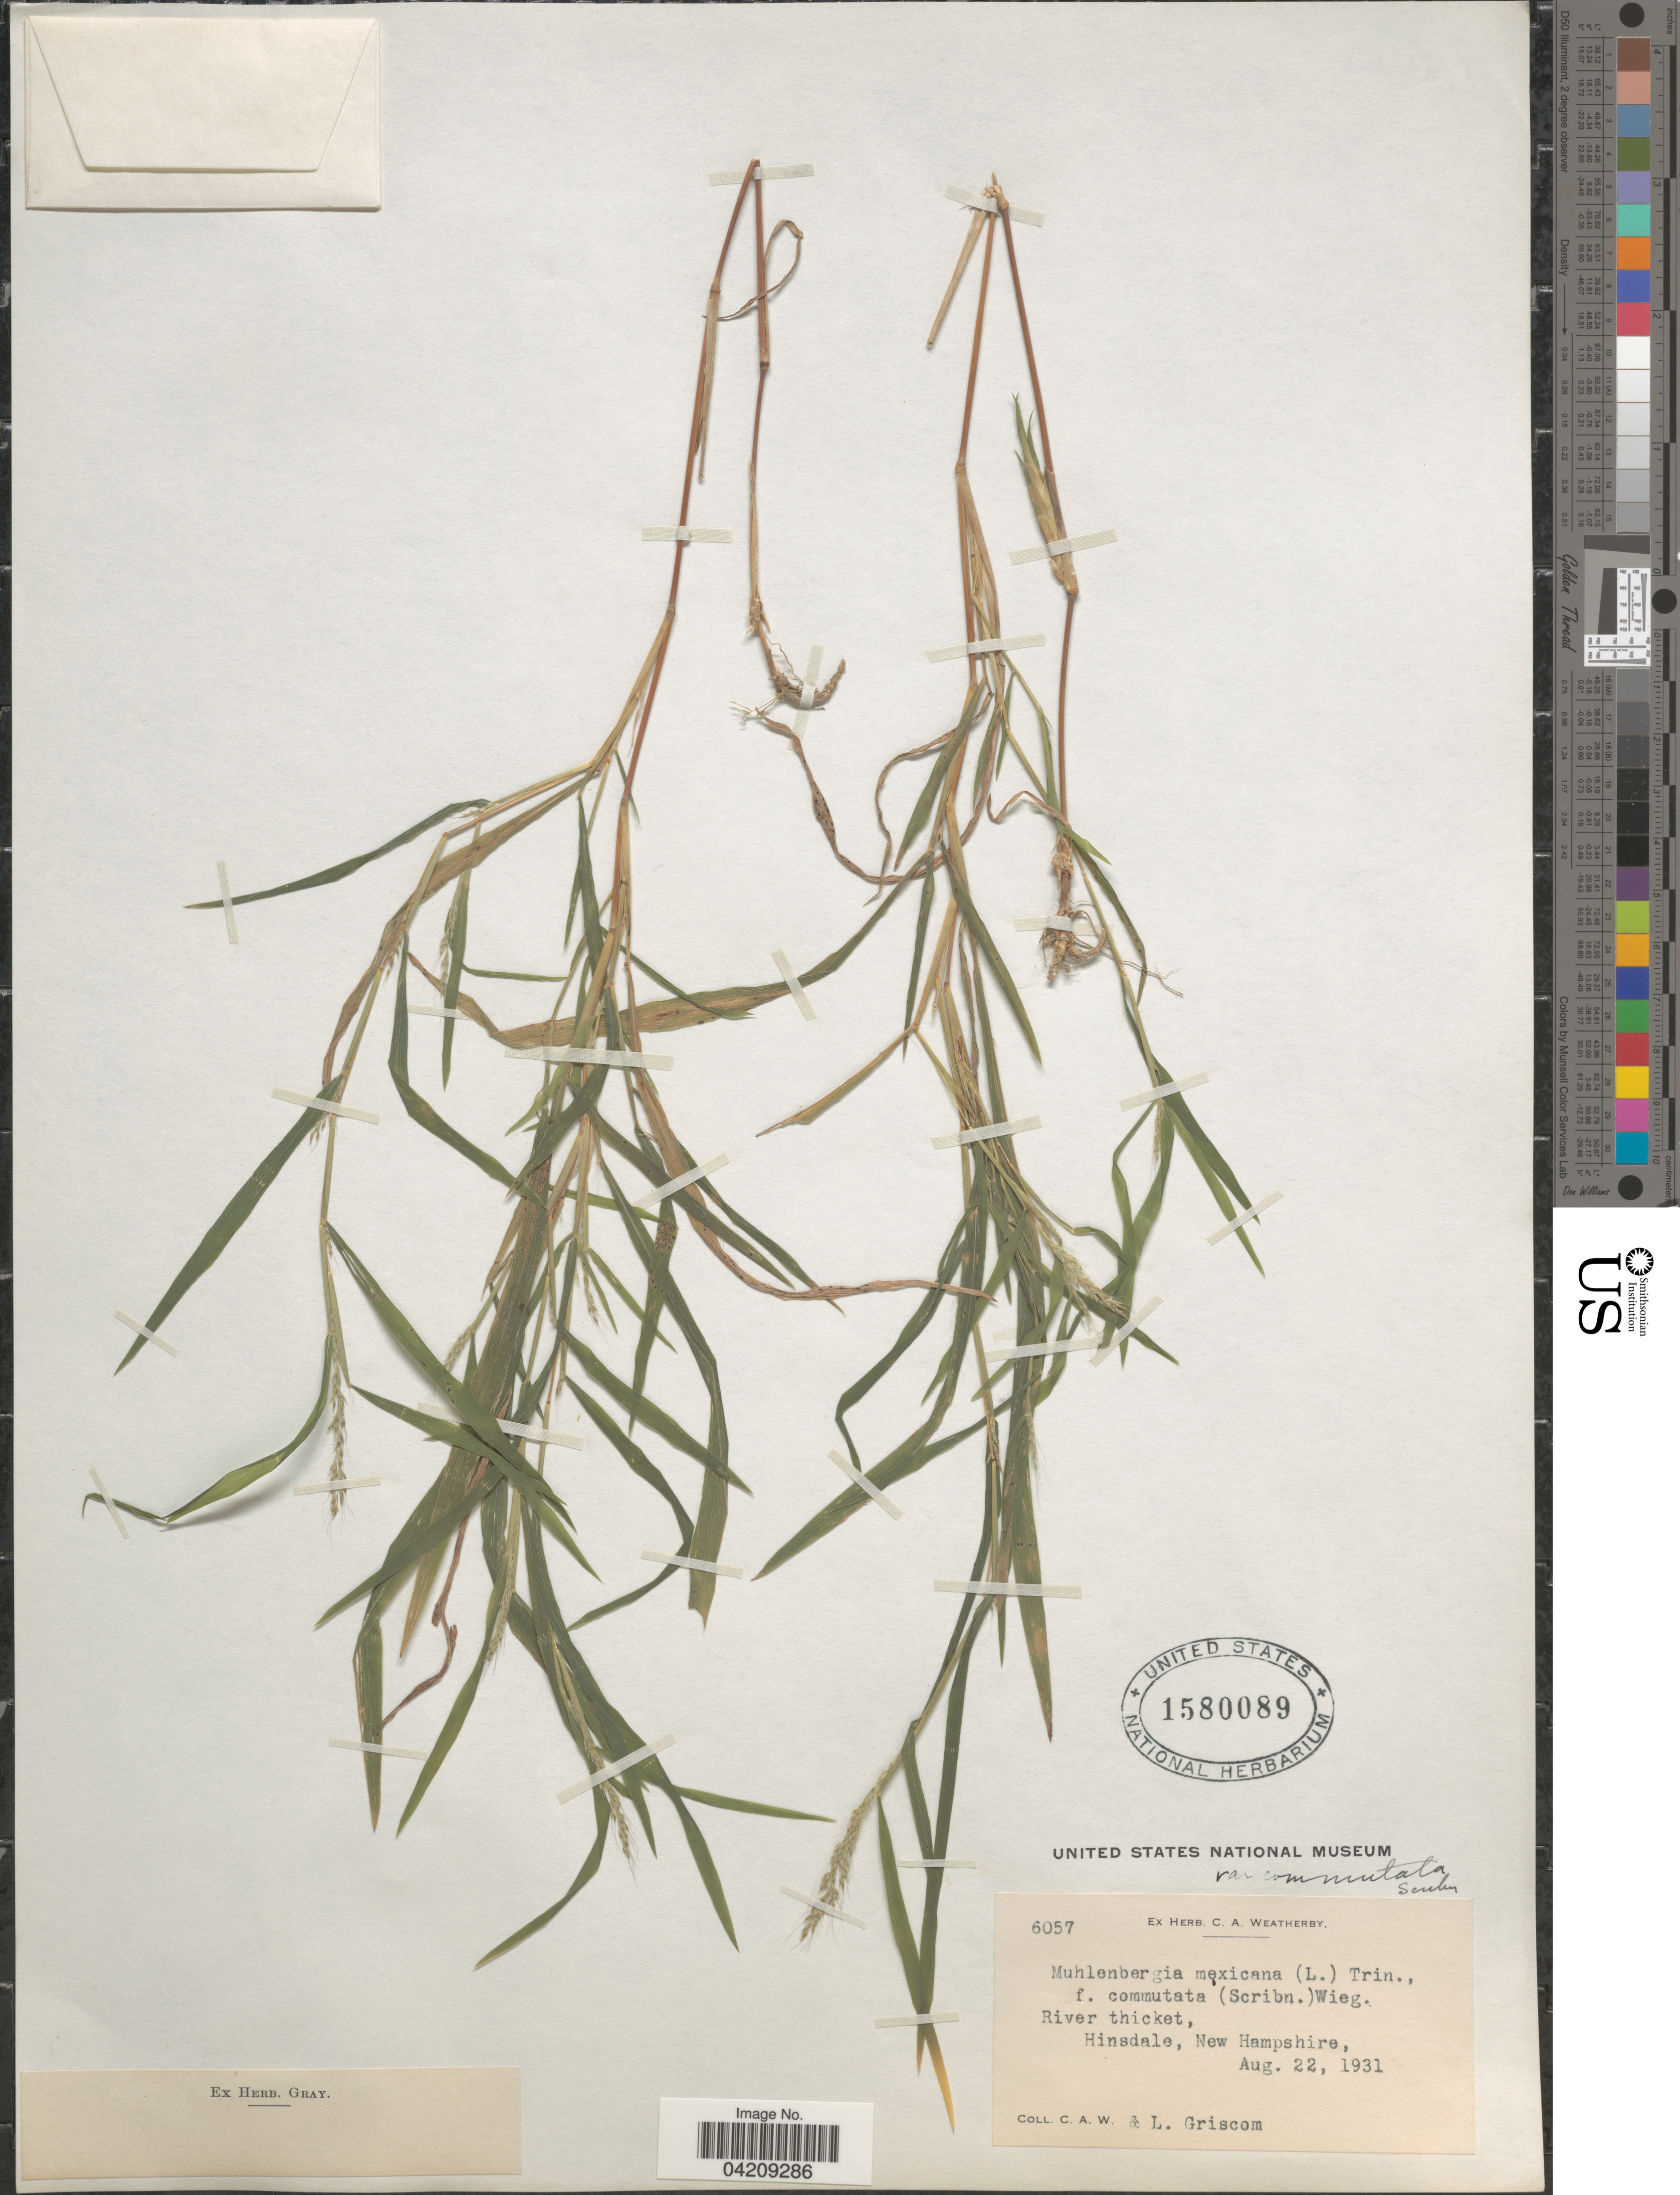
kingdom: Plantae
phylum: Tracheophyta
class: Liliopsida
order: Poales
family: Poaceae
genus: Muhlenbergia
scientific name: Muhlenbergia frondosa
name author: (Poir.) Fernald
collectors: C. A. Weatherby & L. Griscom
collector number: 6057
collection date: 1931-08-22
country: United States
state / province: New Hampshire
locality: River thicket, Hinsdale.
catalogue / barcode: US 1580089